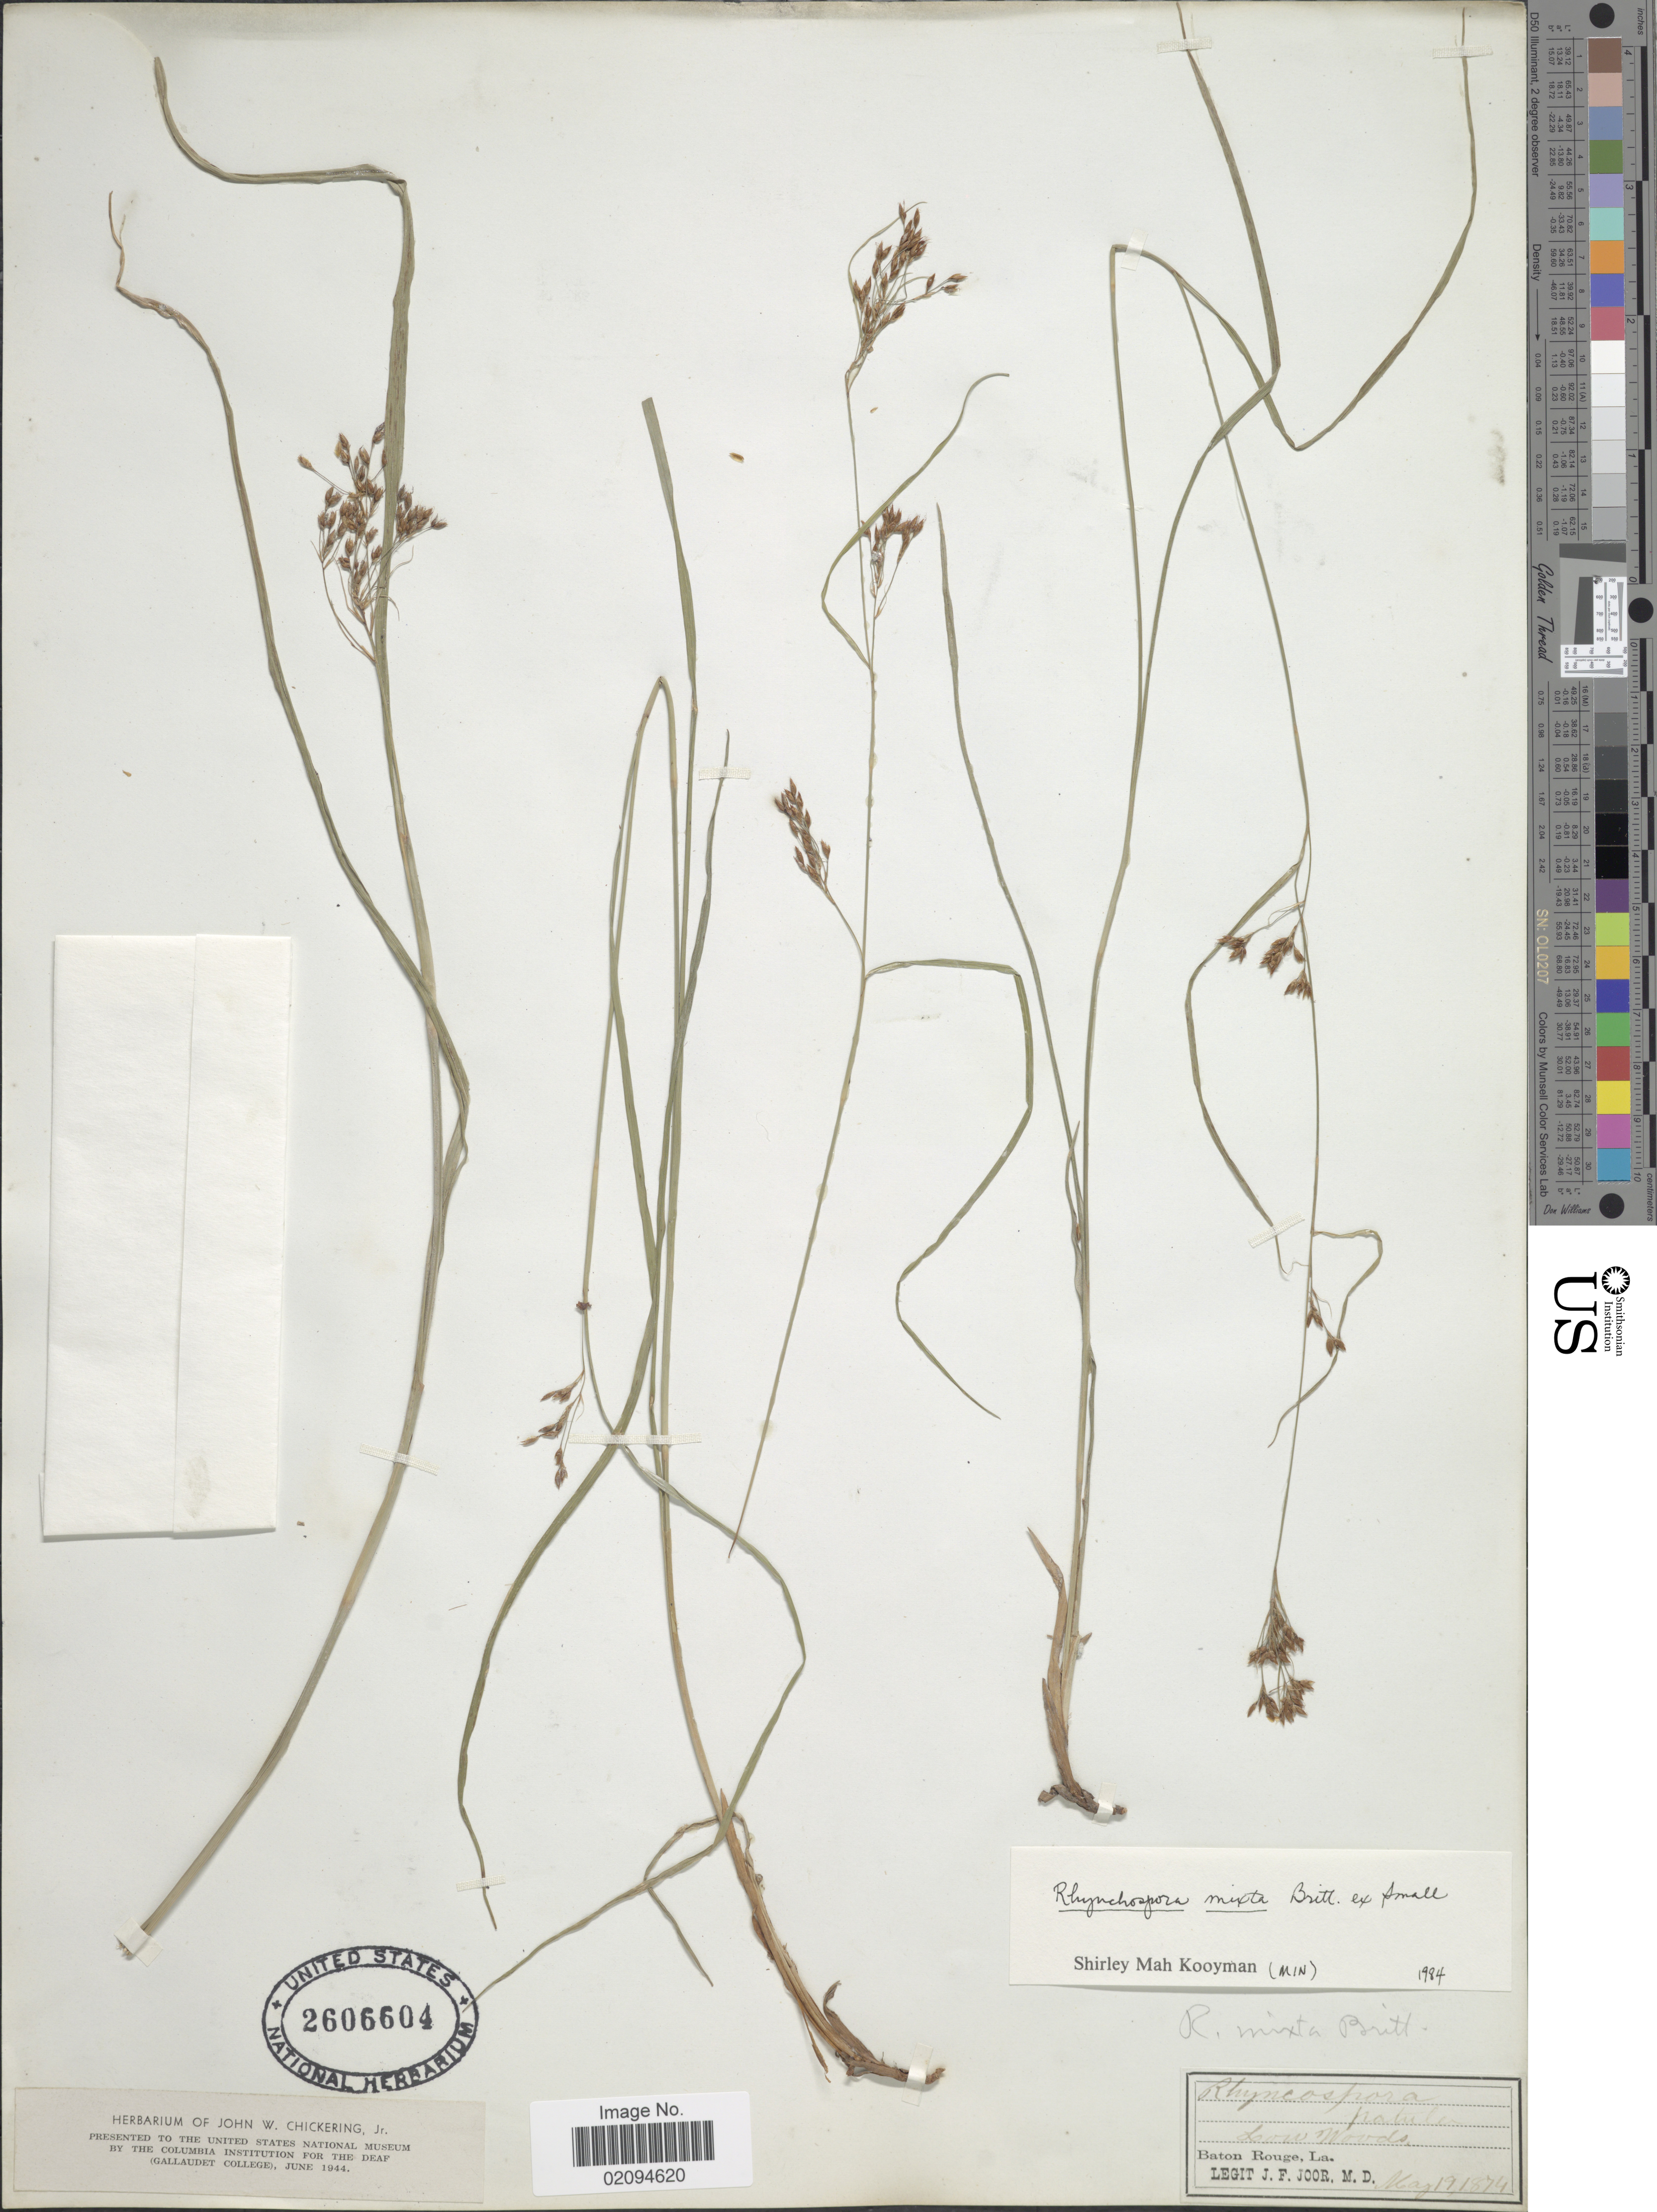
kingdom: Plantae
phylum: Tracheophyta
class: Liliopsida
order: Poales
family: Cyperaceae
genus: Rhynchospora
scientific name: Rhynchospora mixta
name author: Britton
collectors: J. F. Joor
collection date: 1874-05-19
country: United States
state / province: Louisiana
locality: Low woods, Baton Rouge, La.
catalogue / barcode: US 2606604